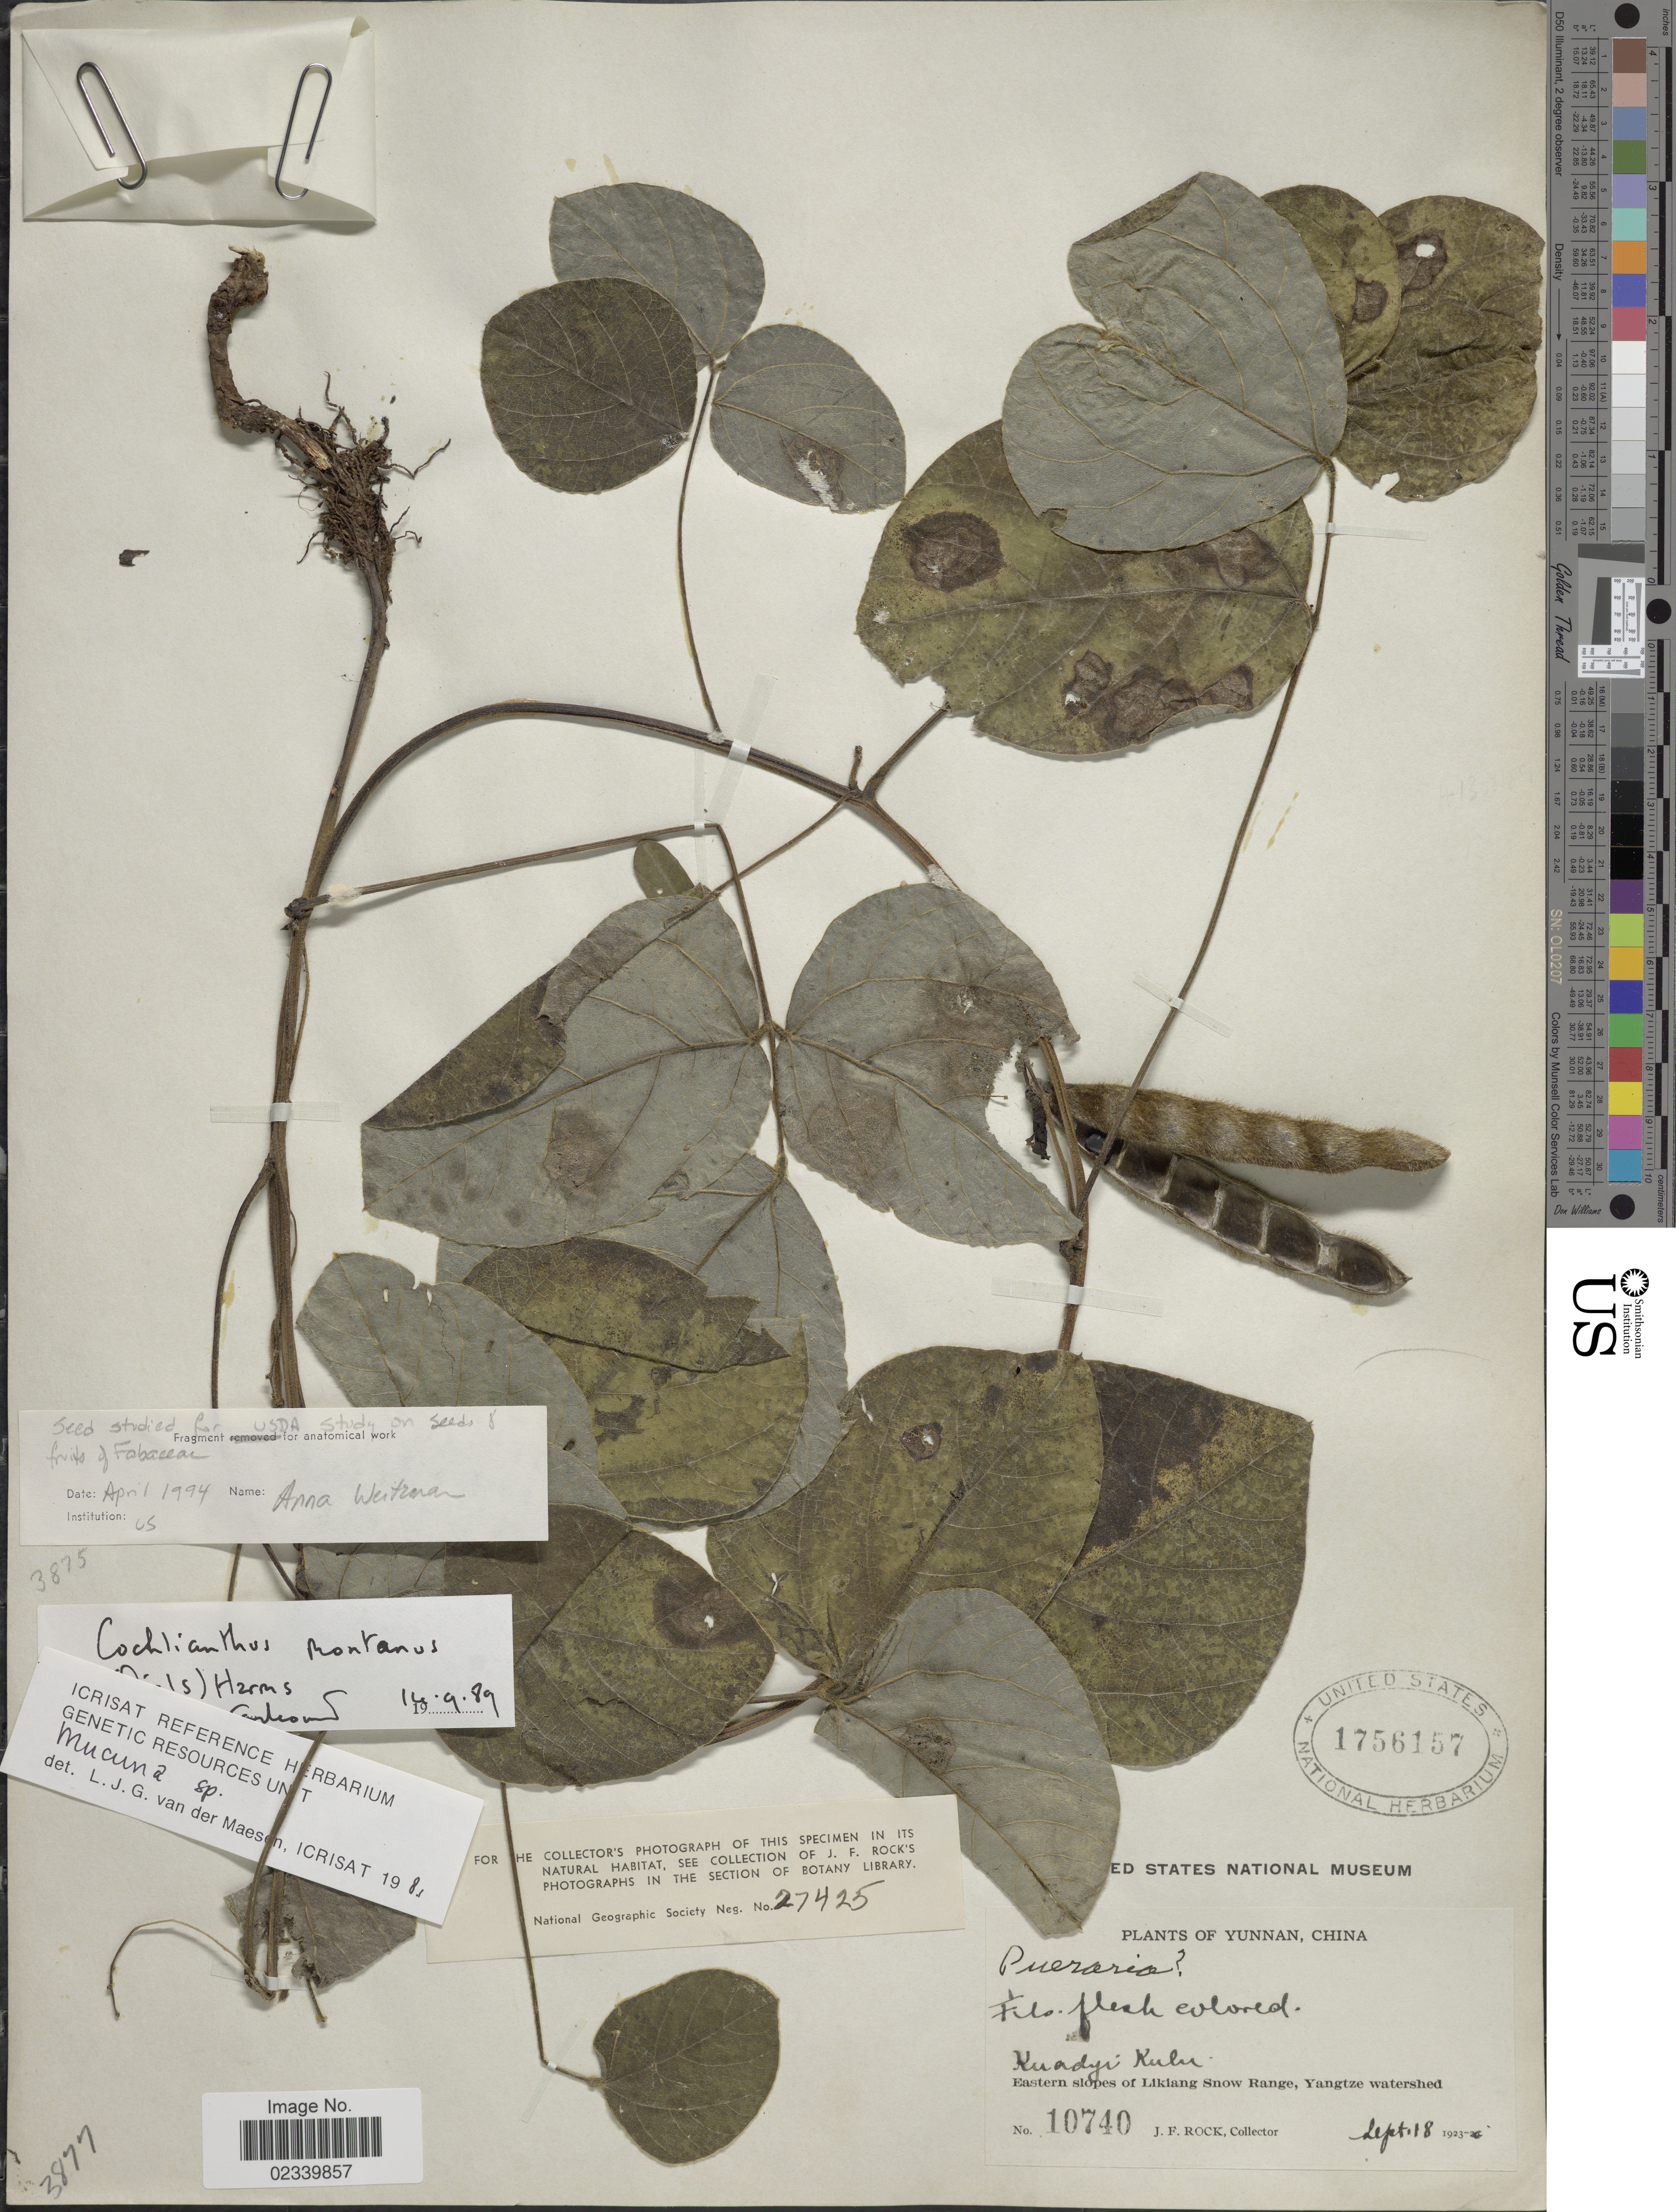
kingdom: Plantae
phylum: Tracheophyta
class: Magnoliopsida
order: Fabales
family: Fabaceae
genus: Cochlianthus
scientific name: Cochlianthus montanus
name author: (Diels) Harms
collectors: J. Rock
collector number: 10740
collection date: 1923-09-18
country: China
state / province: Yunnan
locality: Kuadji Kulu, Eastern slopes of Likiang Snow Range. Yangtze watershed.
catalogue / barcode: US 1756157